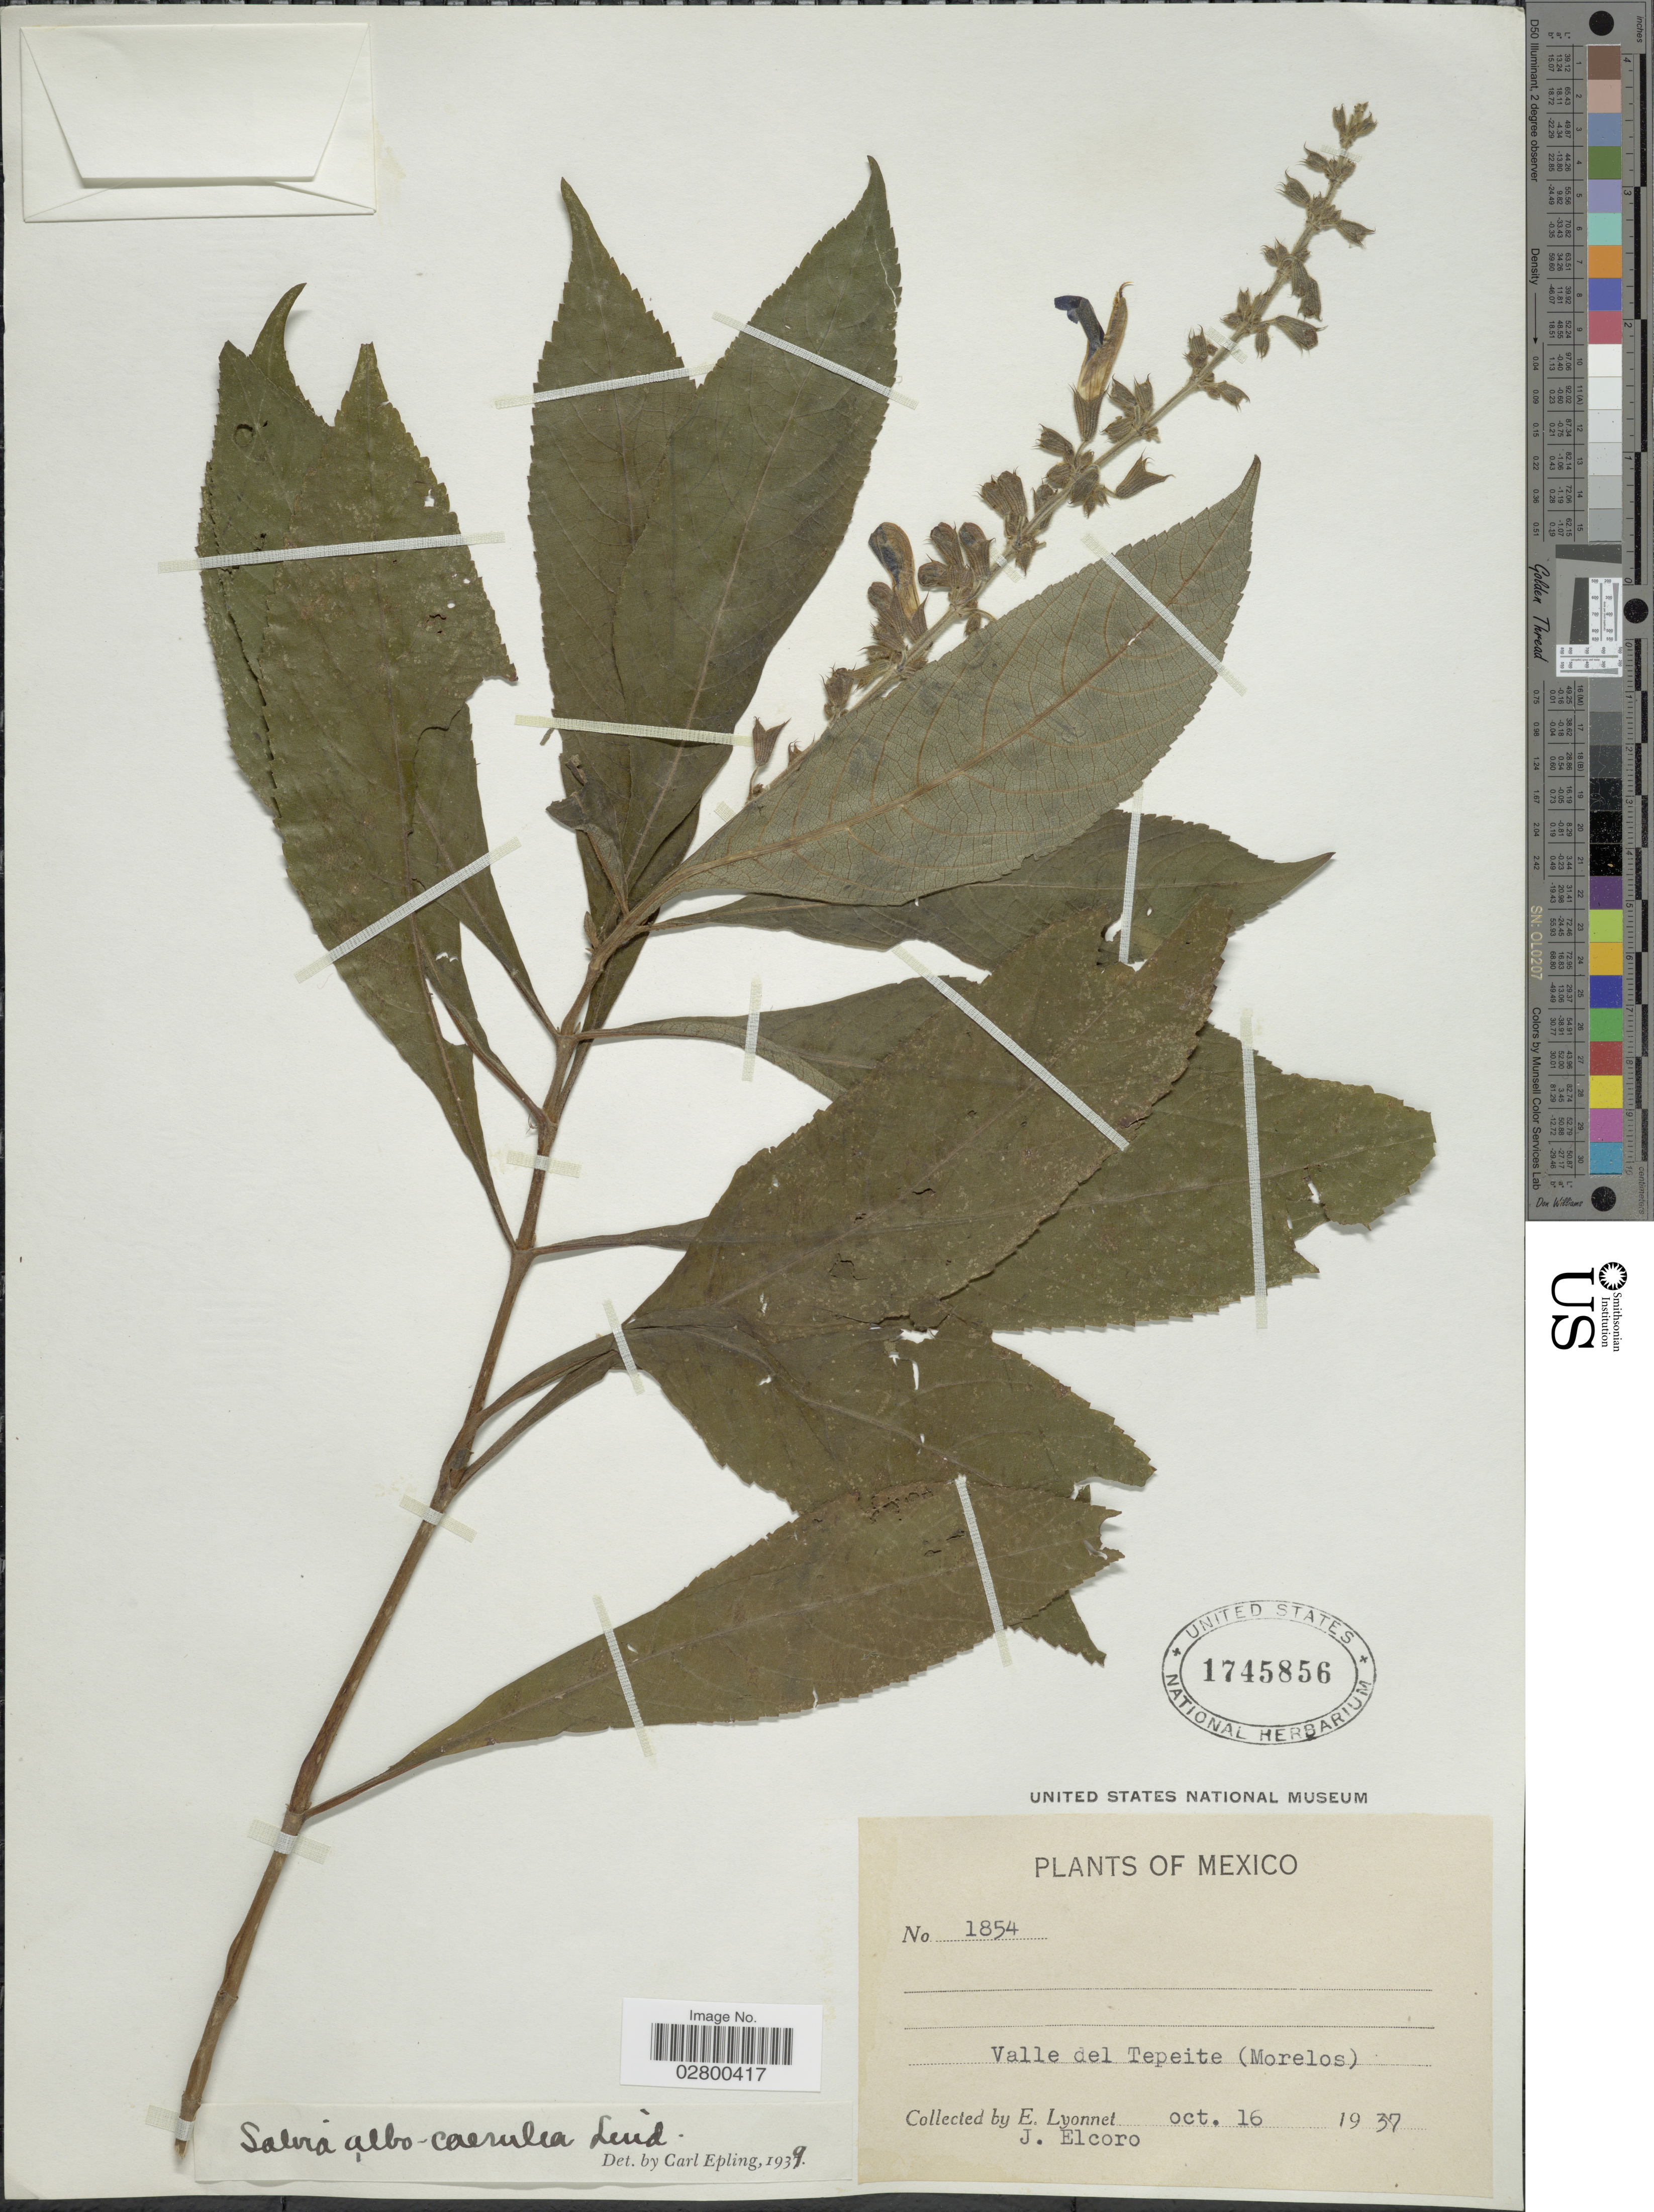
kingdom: Plantae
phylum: Tracheophyta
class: Magnoliopsida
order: Lamiales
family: Lamiaceae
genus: Salvia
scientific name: Salvia albocaerulea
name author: Linden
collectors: E. Lyonnet & J. Elcoro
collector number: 1854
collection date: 1937-10-16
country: Mexico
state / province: Morelos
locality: Valle del Tepeite (Morelos).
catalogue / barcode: US 1745856